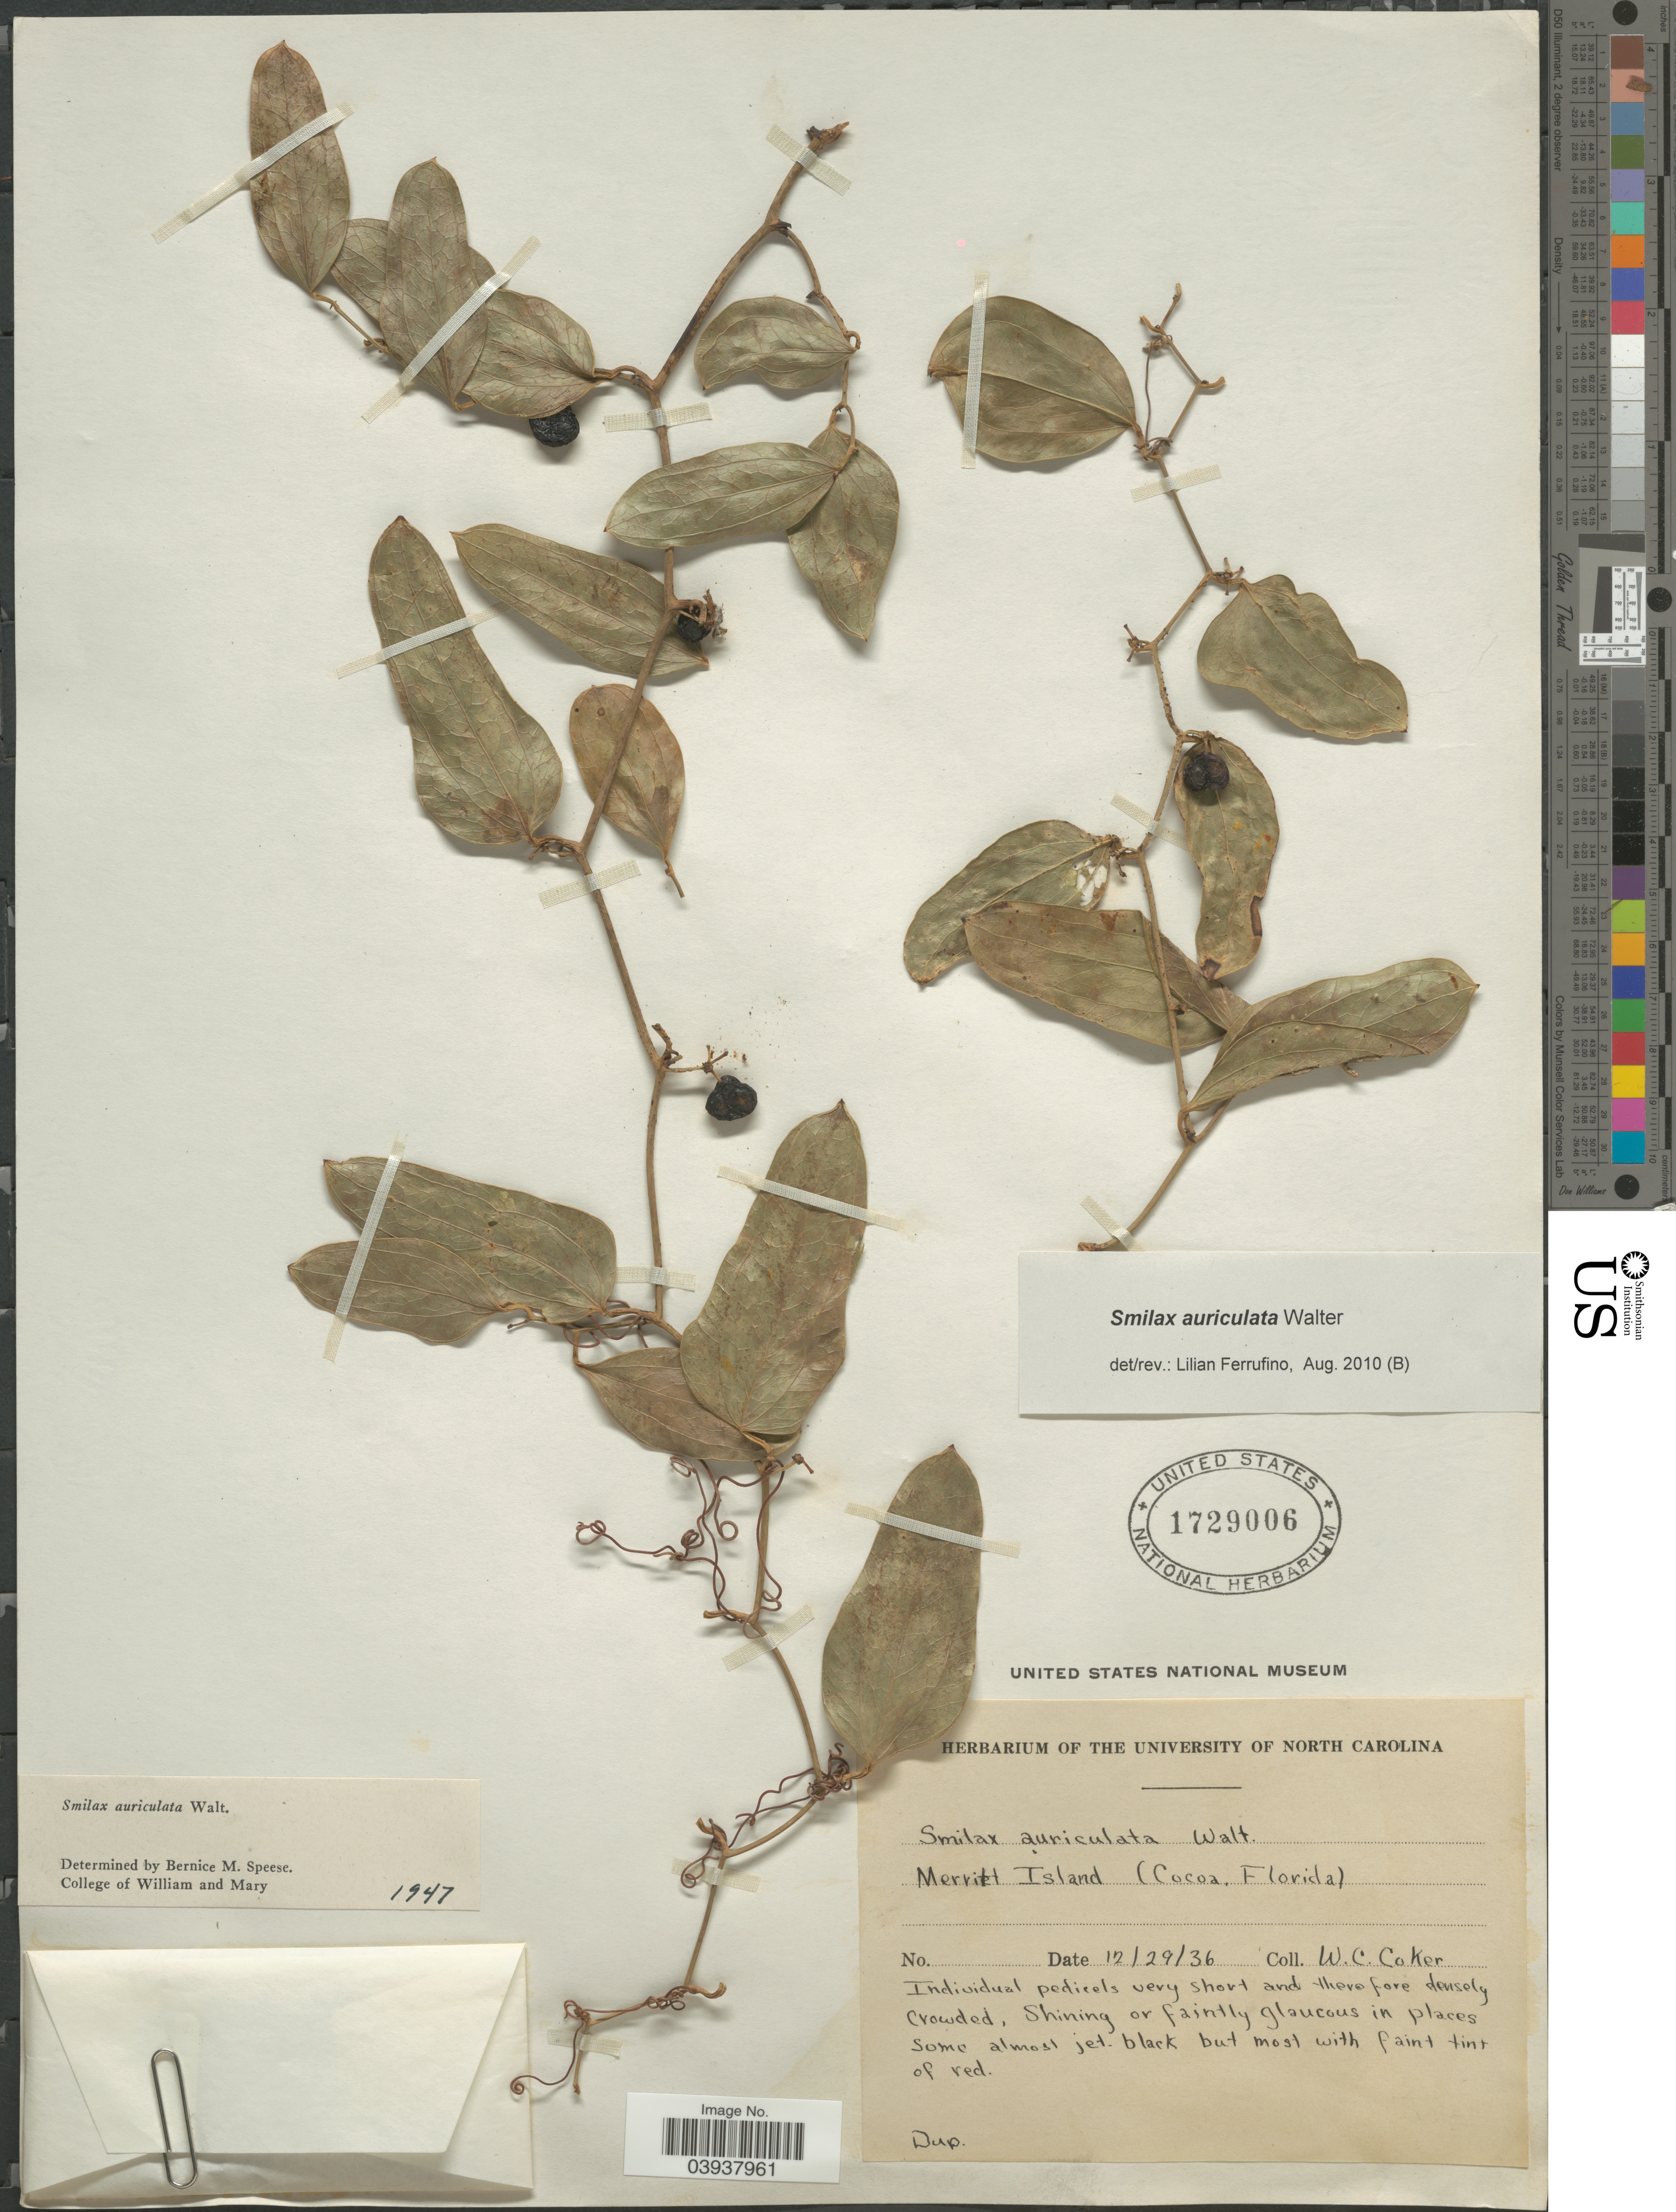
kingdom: Plantae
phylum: Tracheophyta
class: Liliopsida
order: Liliales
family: Smilacaceae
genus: Smilax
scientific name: Smilax auriculata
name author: Walter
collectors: W. Coker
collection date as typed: Transcribed d/m/y: 29/12/36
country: United States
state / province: Florida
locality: Merritt Island (Cocoa. Florida).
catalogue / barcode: US 1729006